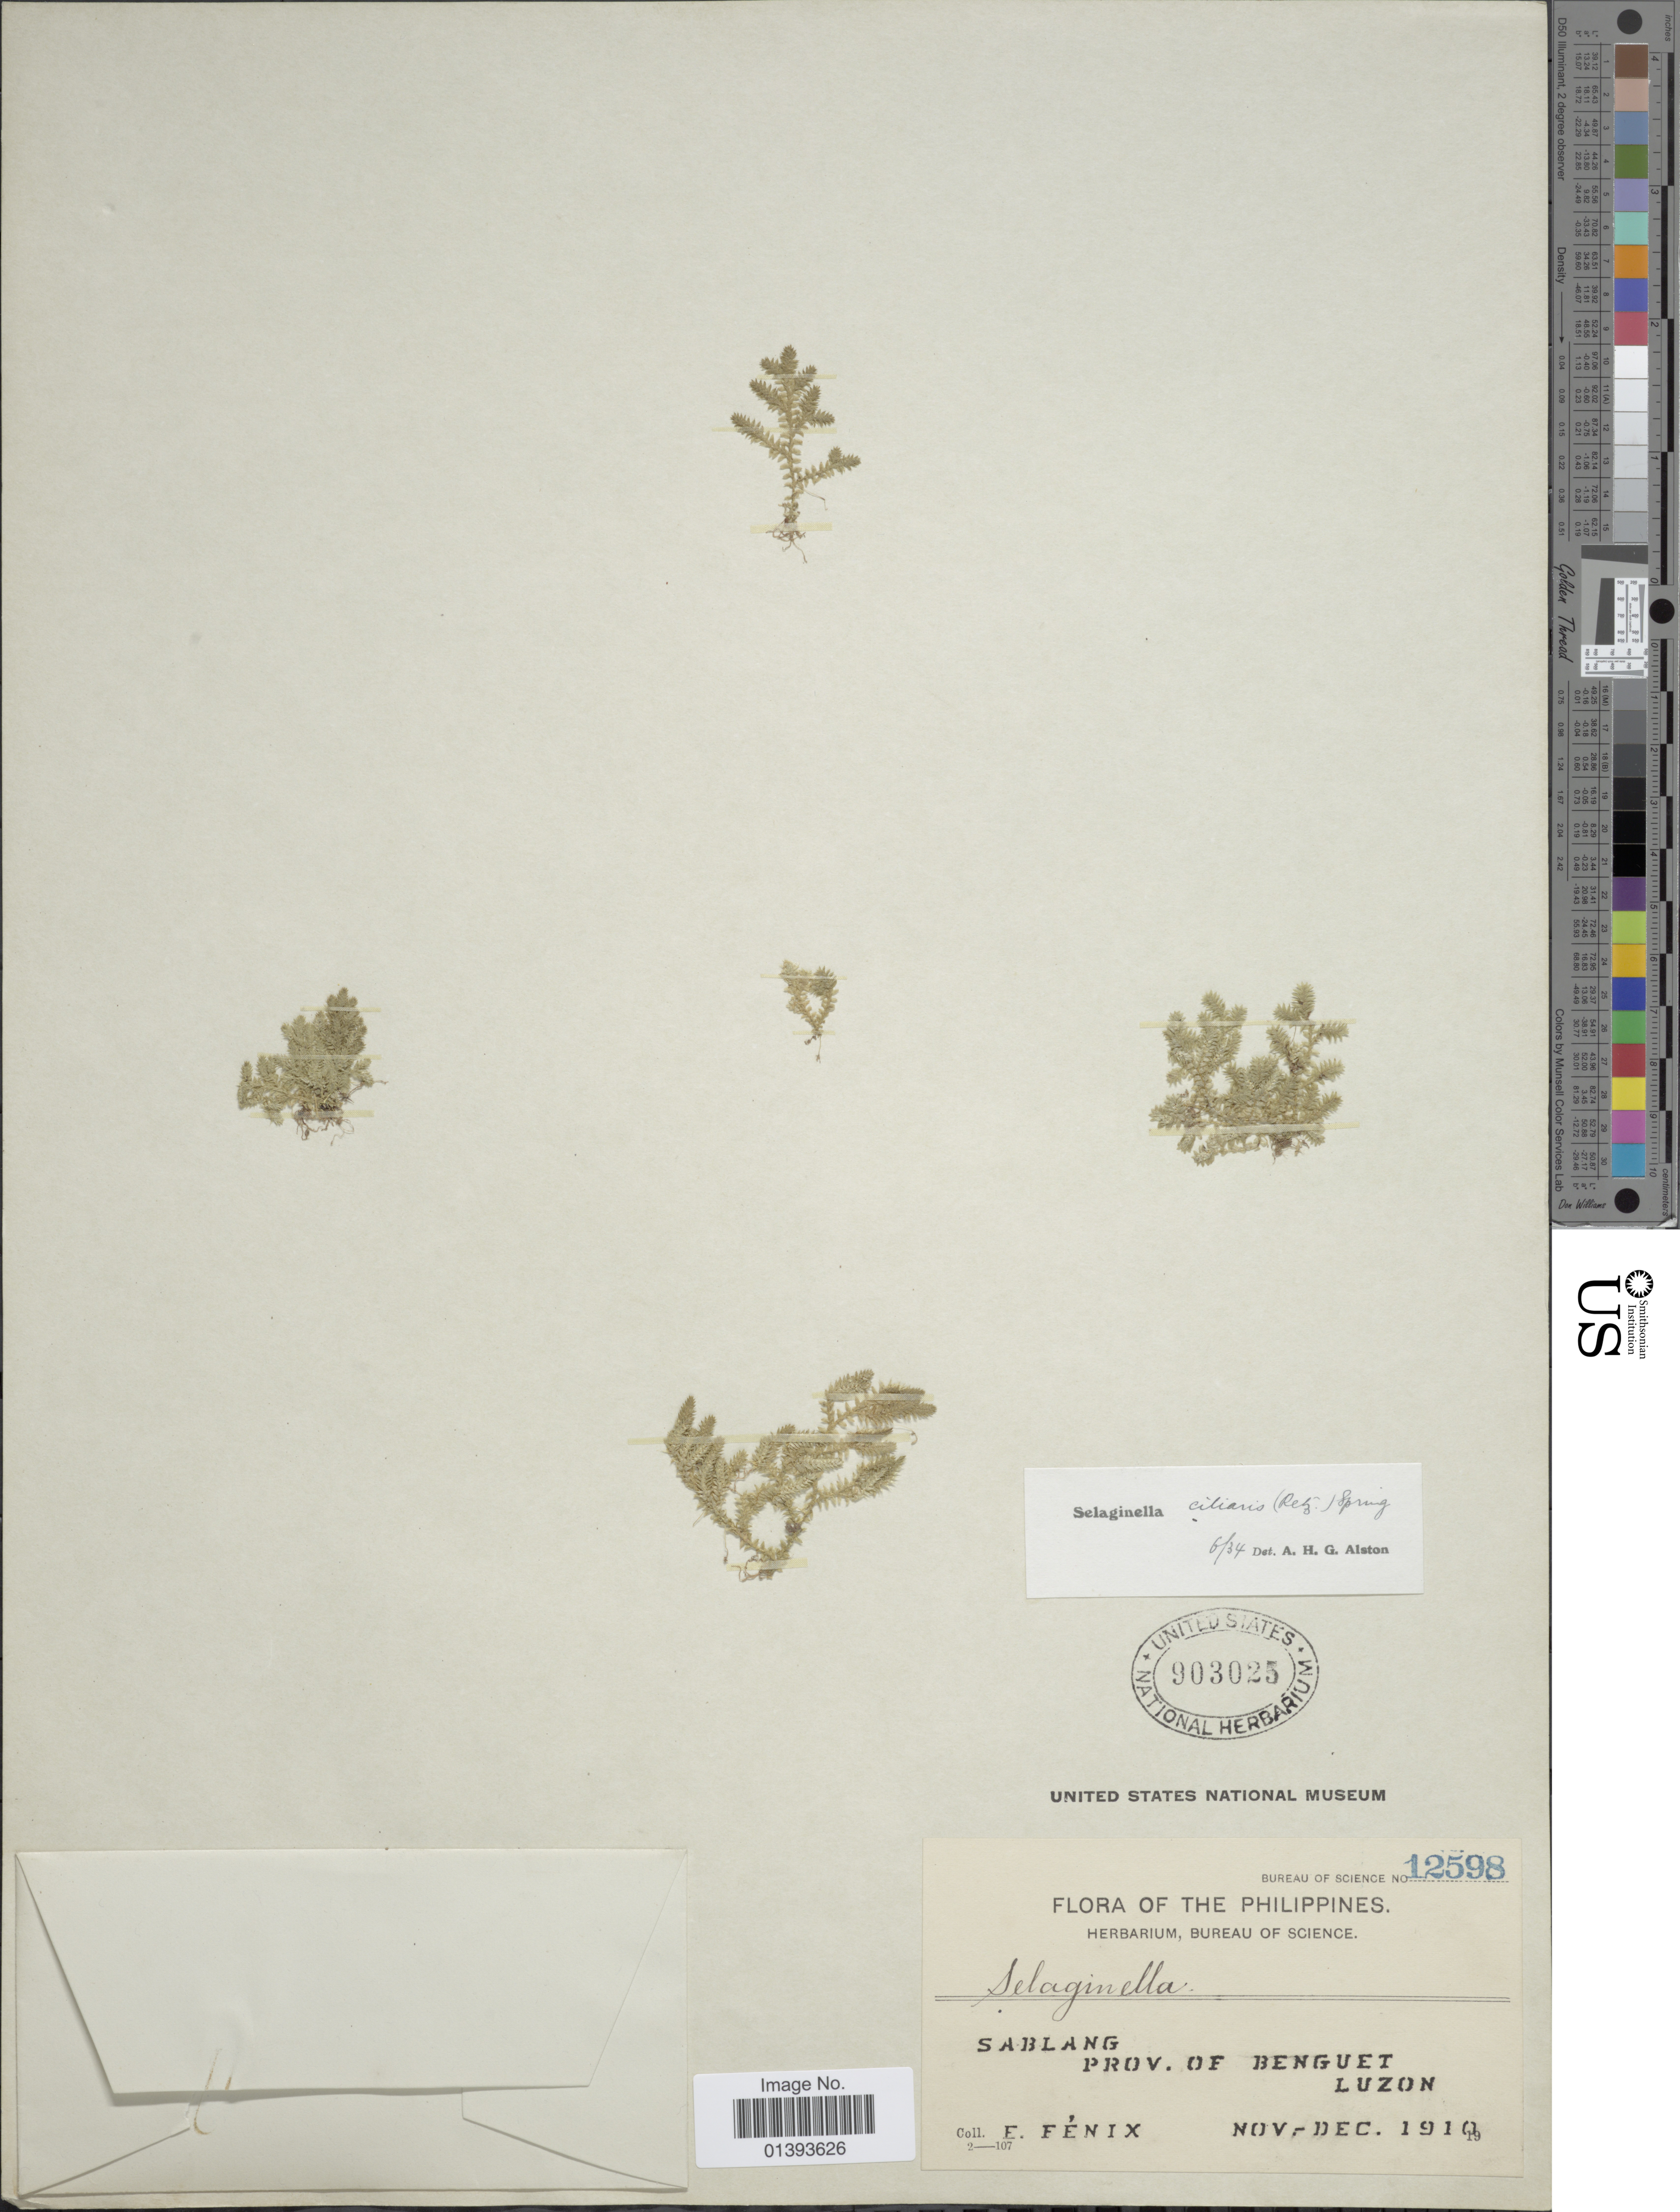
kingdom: Plantae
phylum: Tracheophyta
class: Lycopodiopsida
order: Selaginellales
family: Selaginellaceae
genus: Selaginella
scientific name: Selaginella ciliaris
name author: (Retz.) Spring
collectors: E. Fénix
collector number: Bureau of Science 12598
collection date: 1910-11/1910-12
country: Philippines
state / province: Central Luzon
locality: Sablang prov. of Benguet, Luzon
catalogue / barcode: US 903025